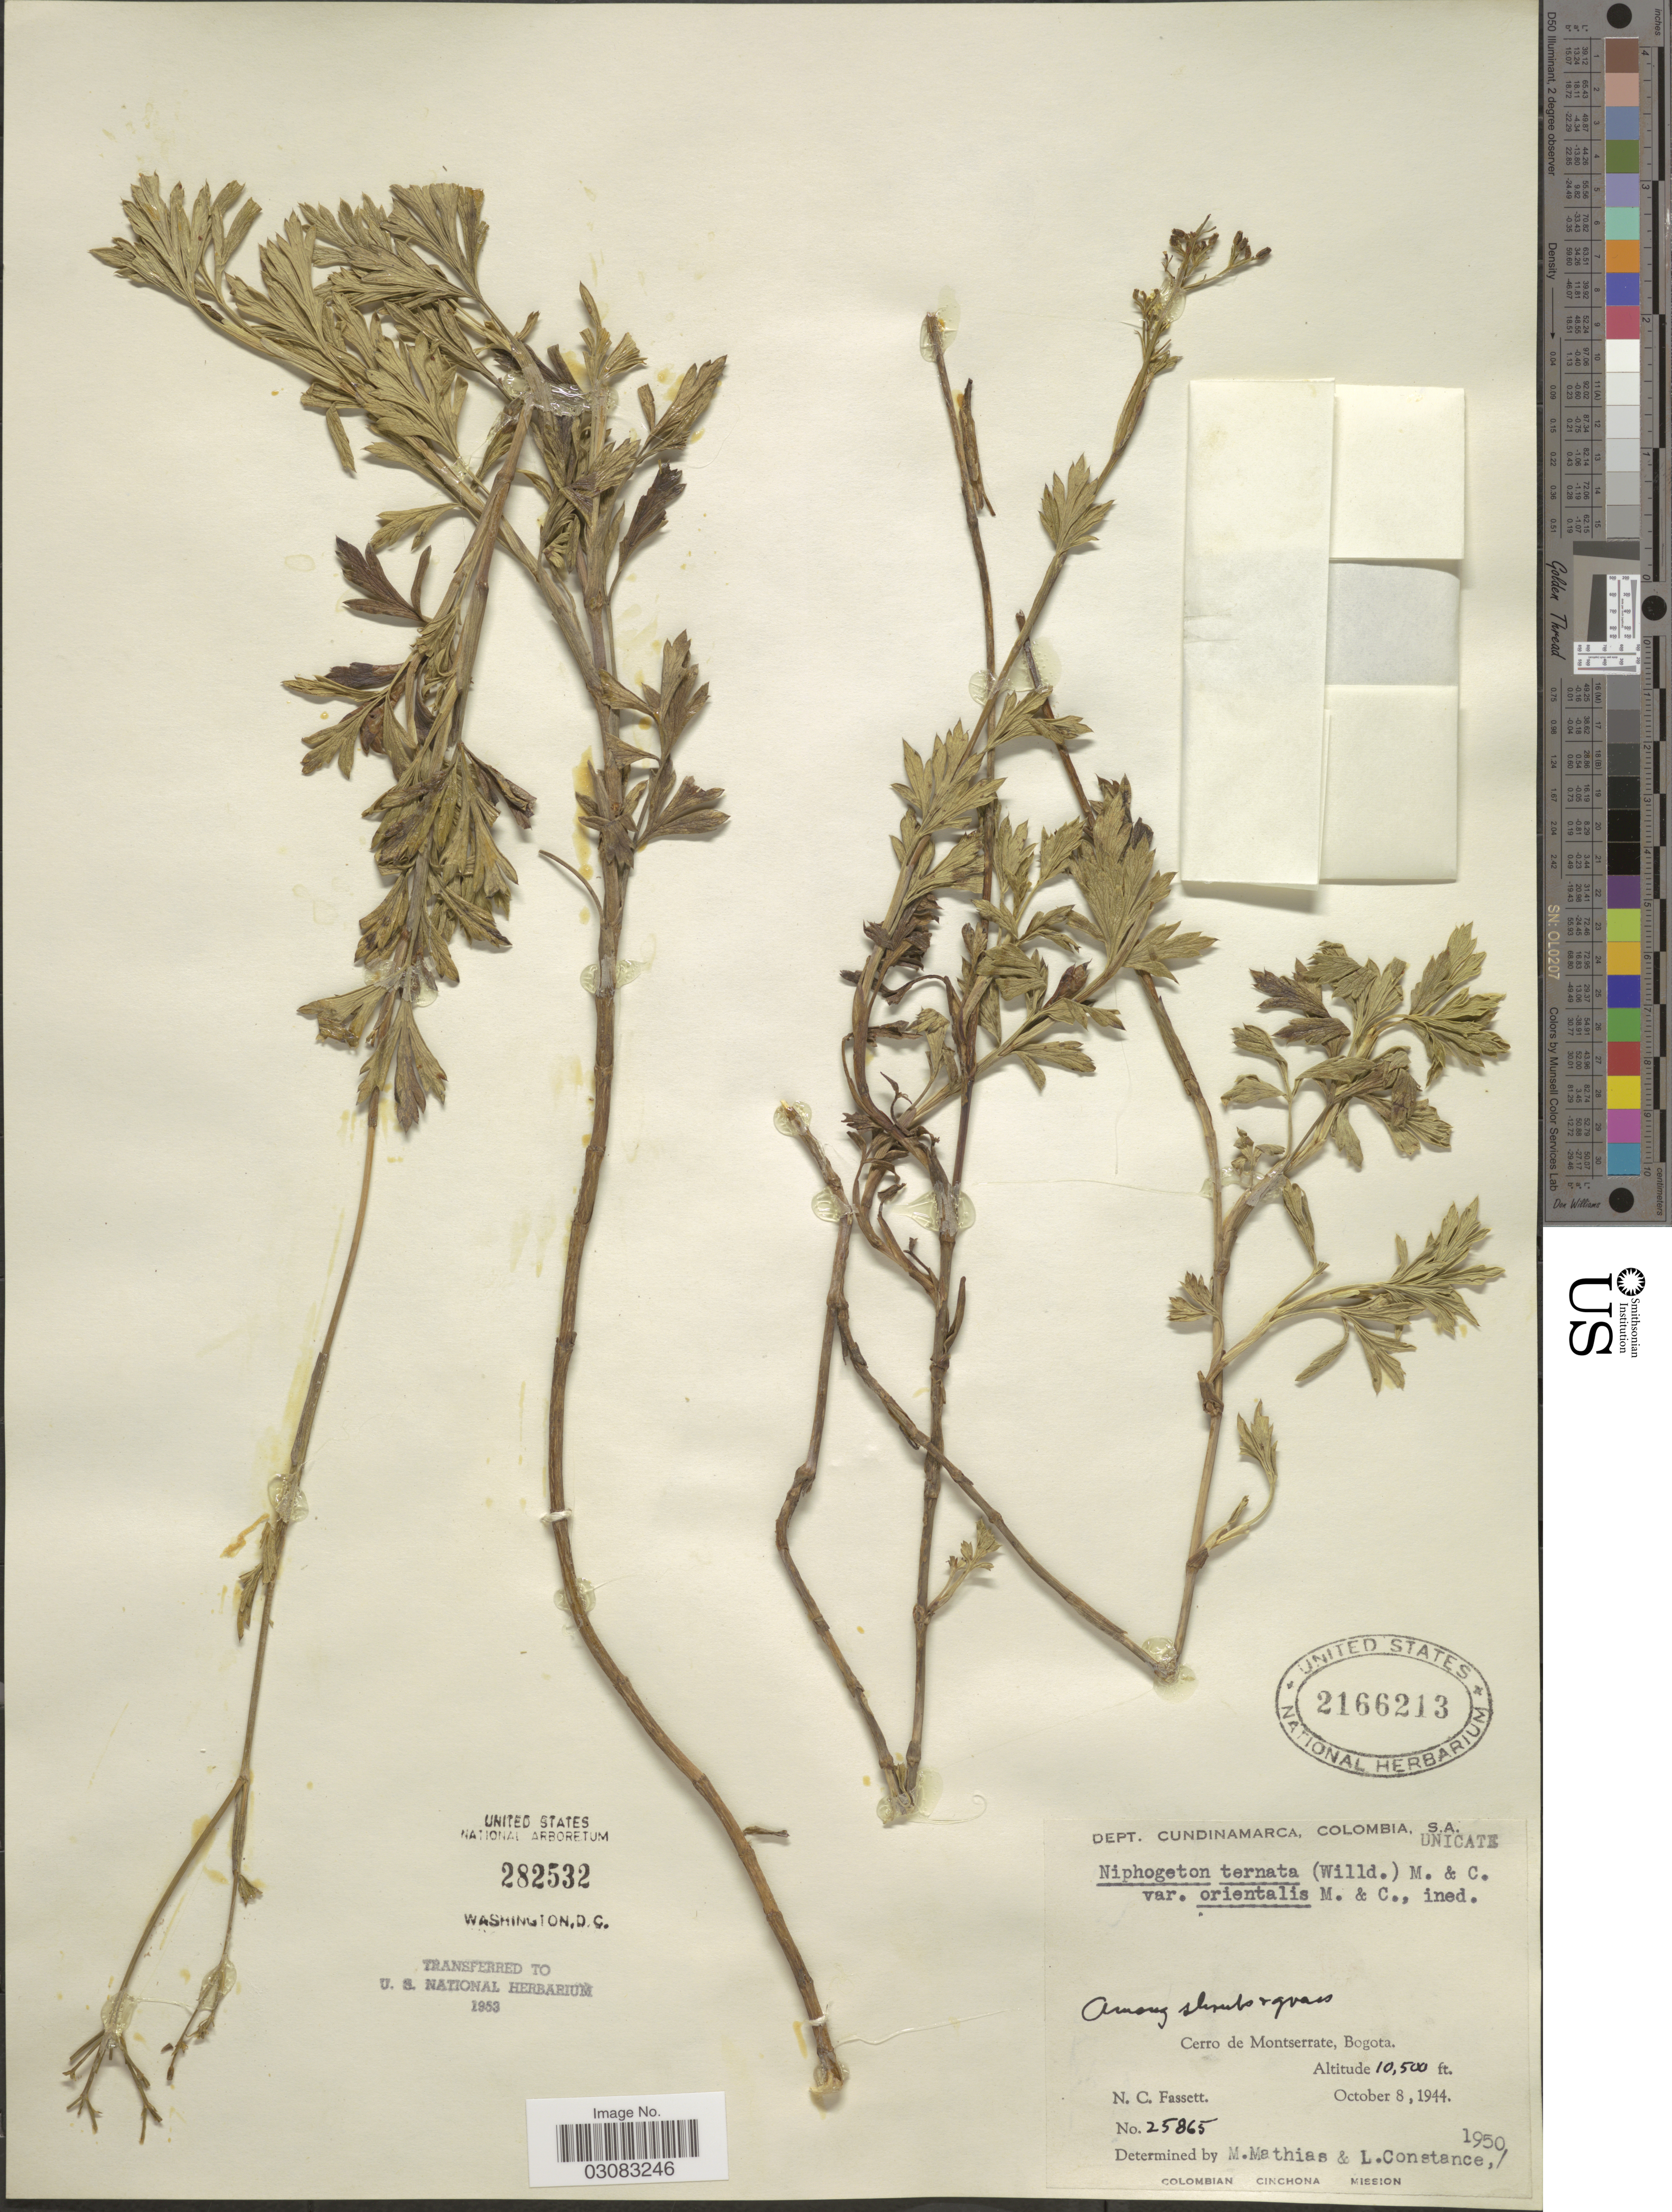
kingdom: Plantae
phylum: Tracheophyta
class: Magnoliopsida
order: Apiales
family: Apiaceae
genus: Niphogeton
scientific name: Niphogeton ternata var. orientalis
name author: Mathias & Constance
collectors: N. C. Fassett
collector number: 25865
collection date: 1944-10-08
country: Colombia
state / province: Cundinamarca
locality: Dept. Cundinamarca. Cerro de Montserrate, Bogota.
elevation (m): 3200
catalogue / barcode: US 2166213